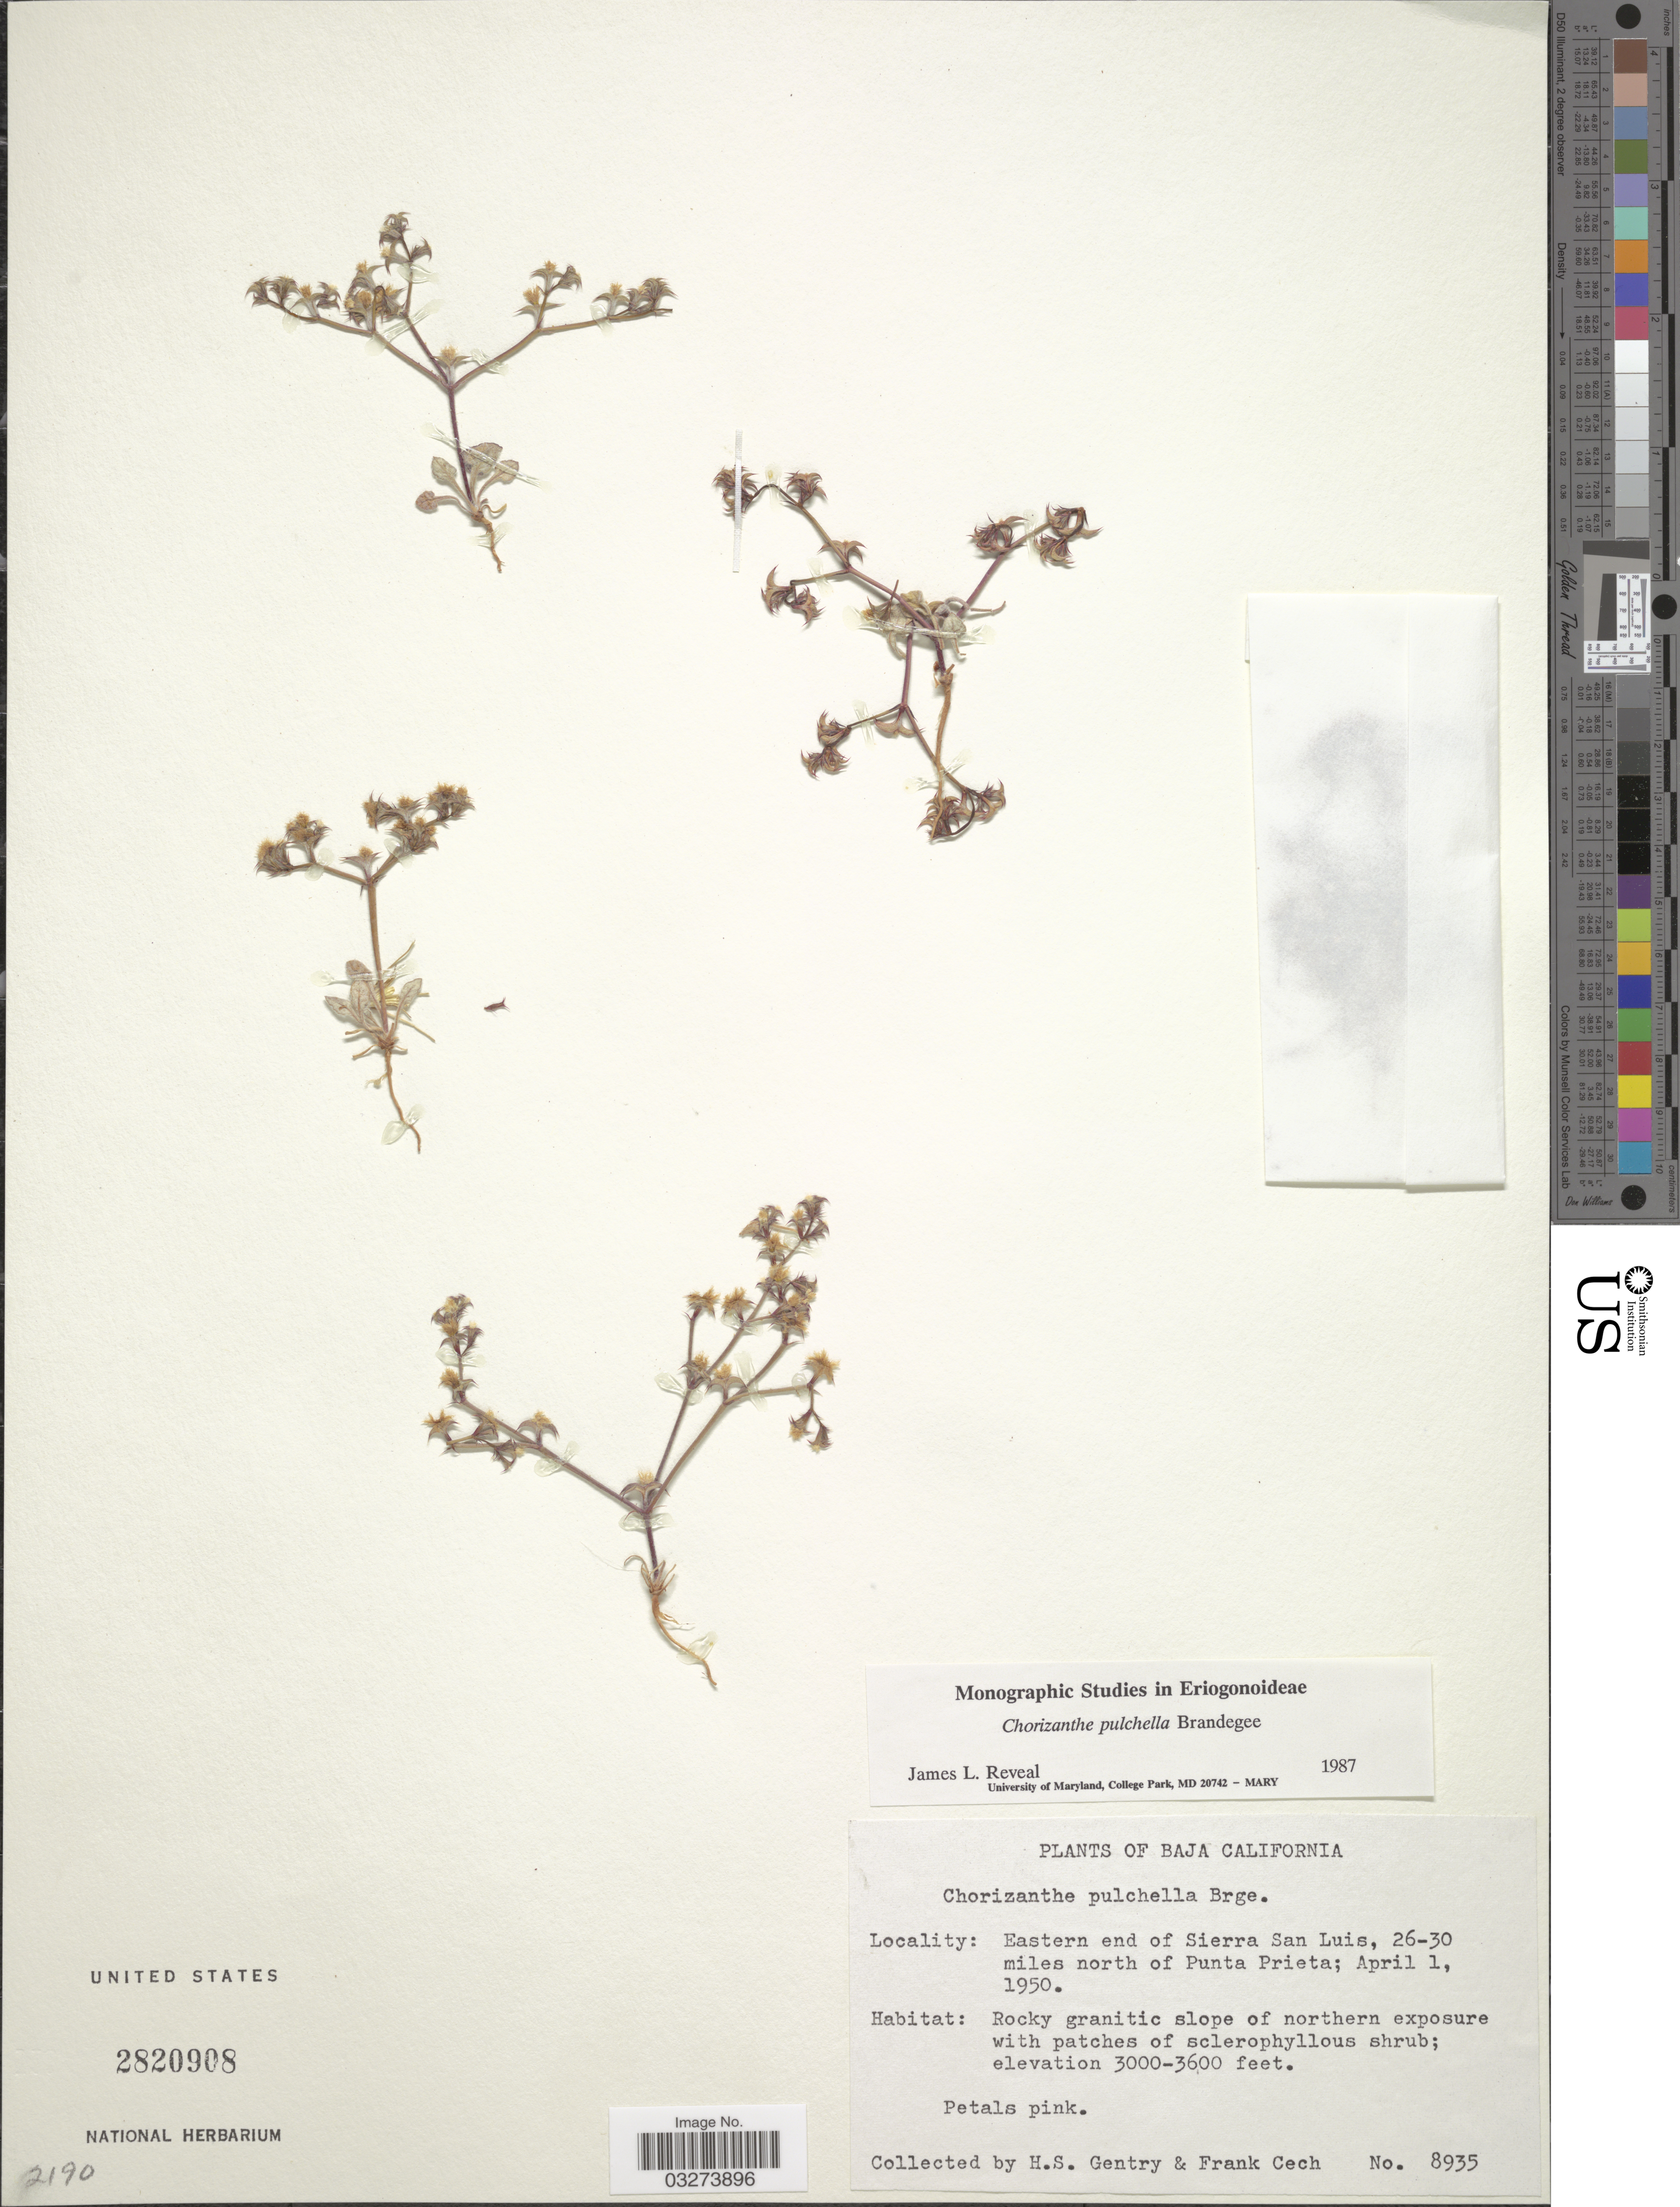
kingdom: Plantae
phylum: Tracheophyta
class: Magnoliopsida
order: Caryophyllales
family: Polygonaceae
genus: Chorizanthe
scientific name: Chorizanthe pulchella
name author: Brandegee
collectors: H. S. Gentry & F. Cech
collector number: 8935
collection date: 1950-04-01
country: Mexico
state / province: Baja California Norte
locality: Eastern end of Sierra San Luis, 26-30 miles north of Punta Prieta.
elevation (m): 914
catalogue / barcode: US 2820908